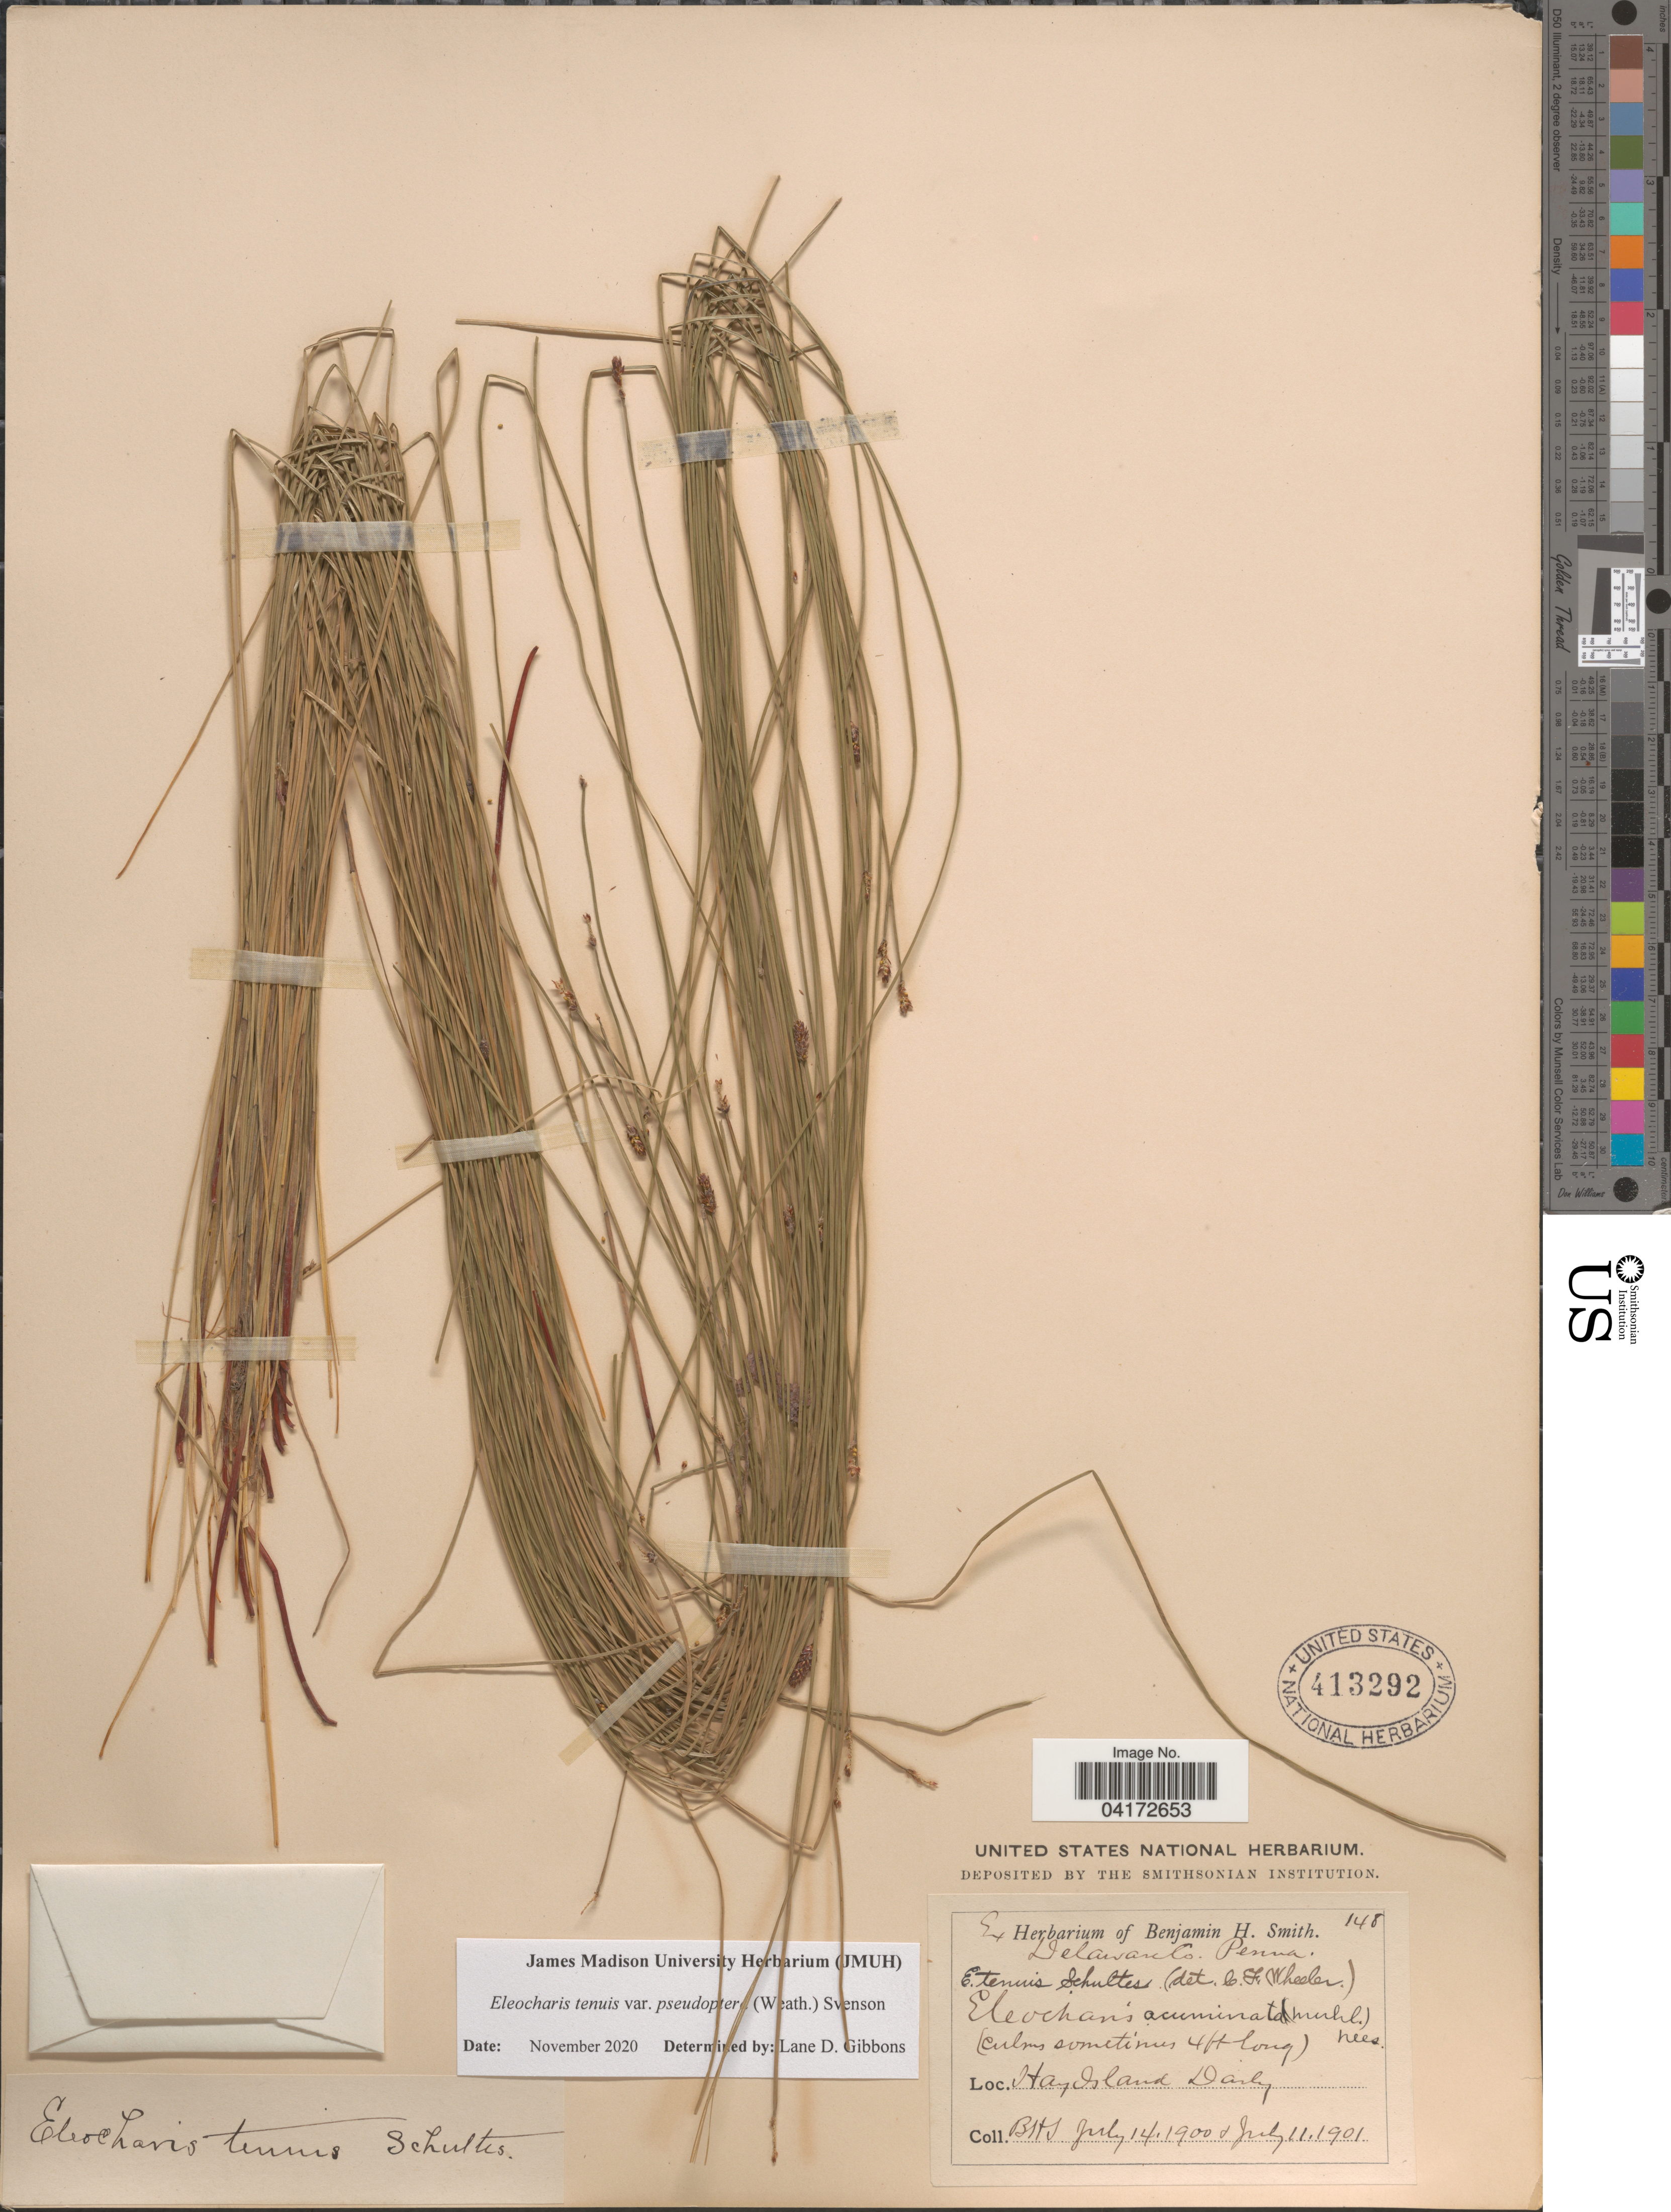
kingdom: Plantae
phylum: Tracheophyta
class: Liliopsida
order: Poales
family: Cyperaceae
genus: Eleocharis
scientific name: Eleocharis tenuis var. pseudoptera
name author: (Weath.) Svenson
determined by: Gibbons, Lane D.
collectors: B. H. Smith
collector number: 148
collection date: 1900-07-14/1901-07-11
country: United States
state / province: Pennsylvania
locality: Delaware Co. Hay Island Daily [interpreted].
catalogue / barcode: US 413292